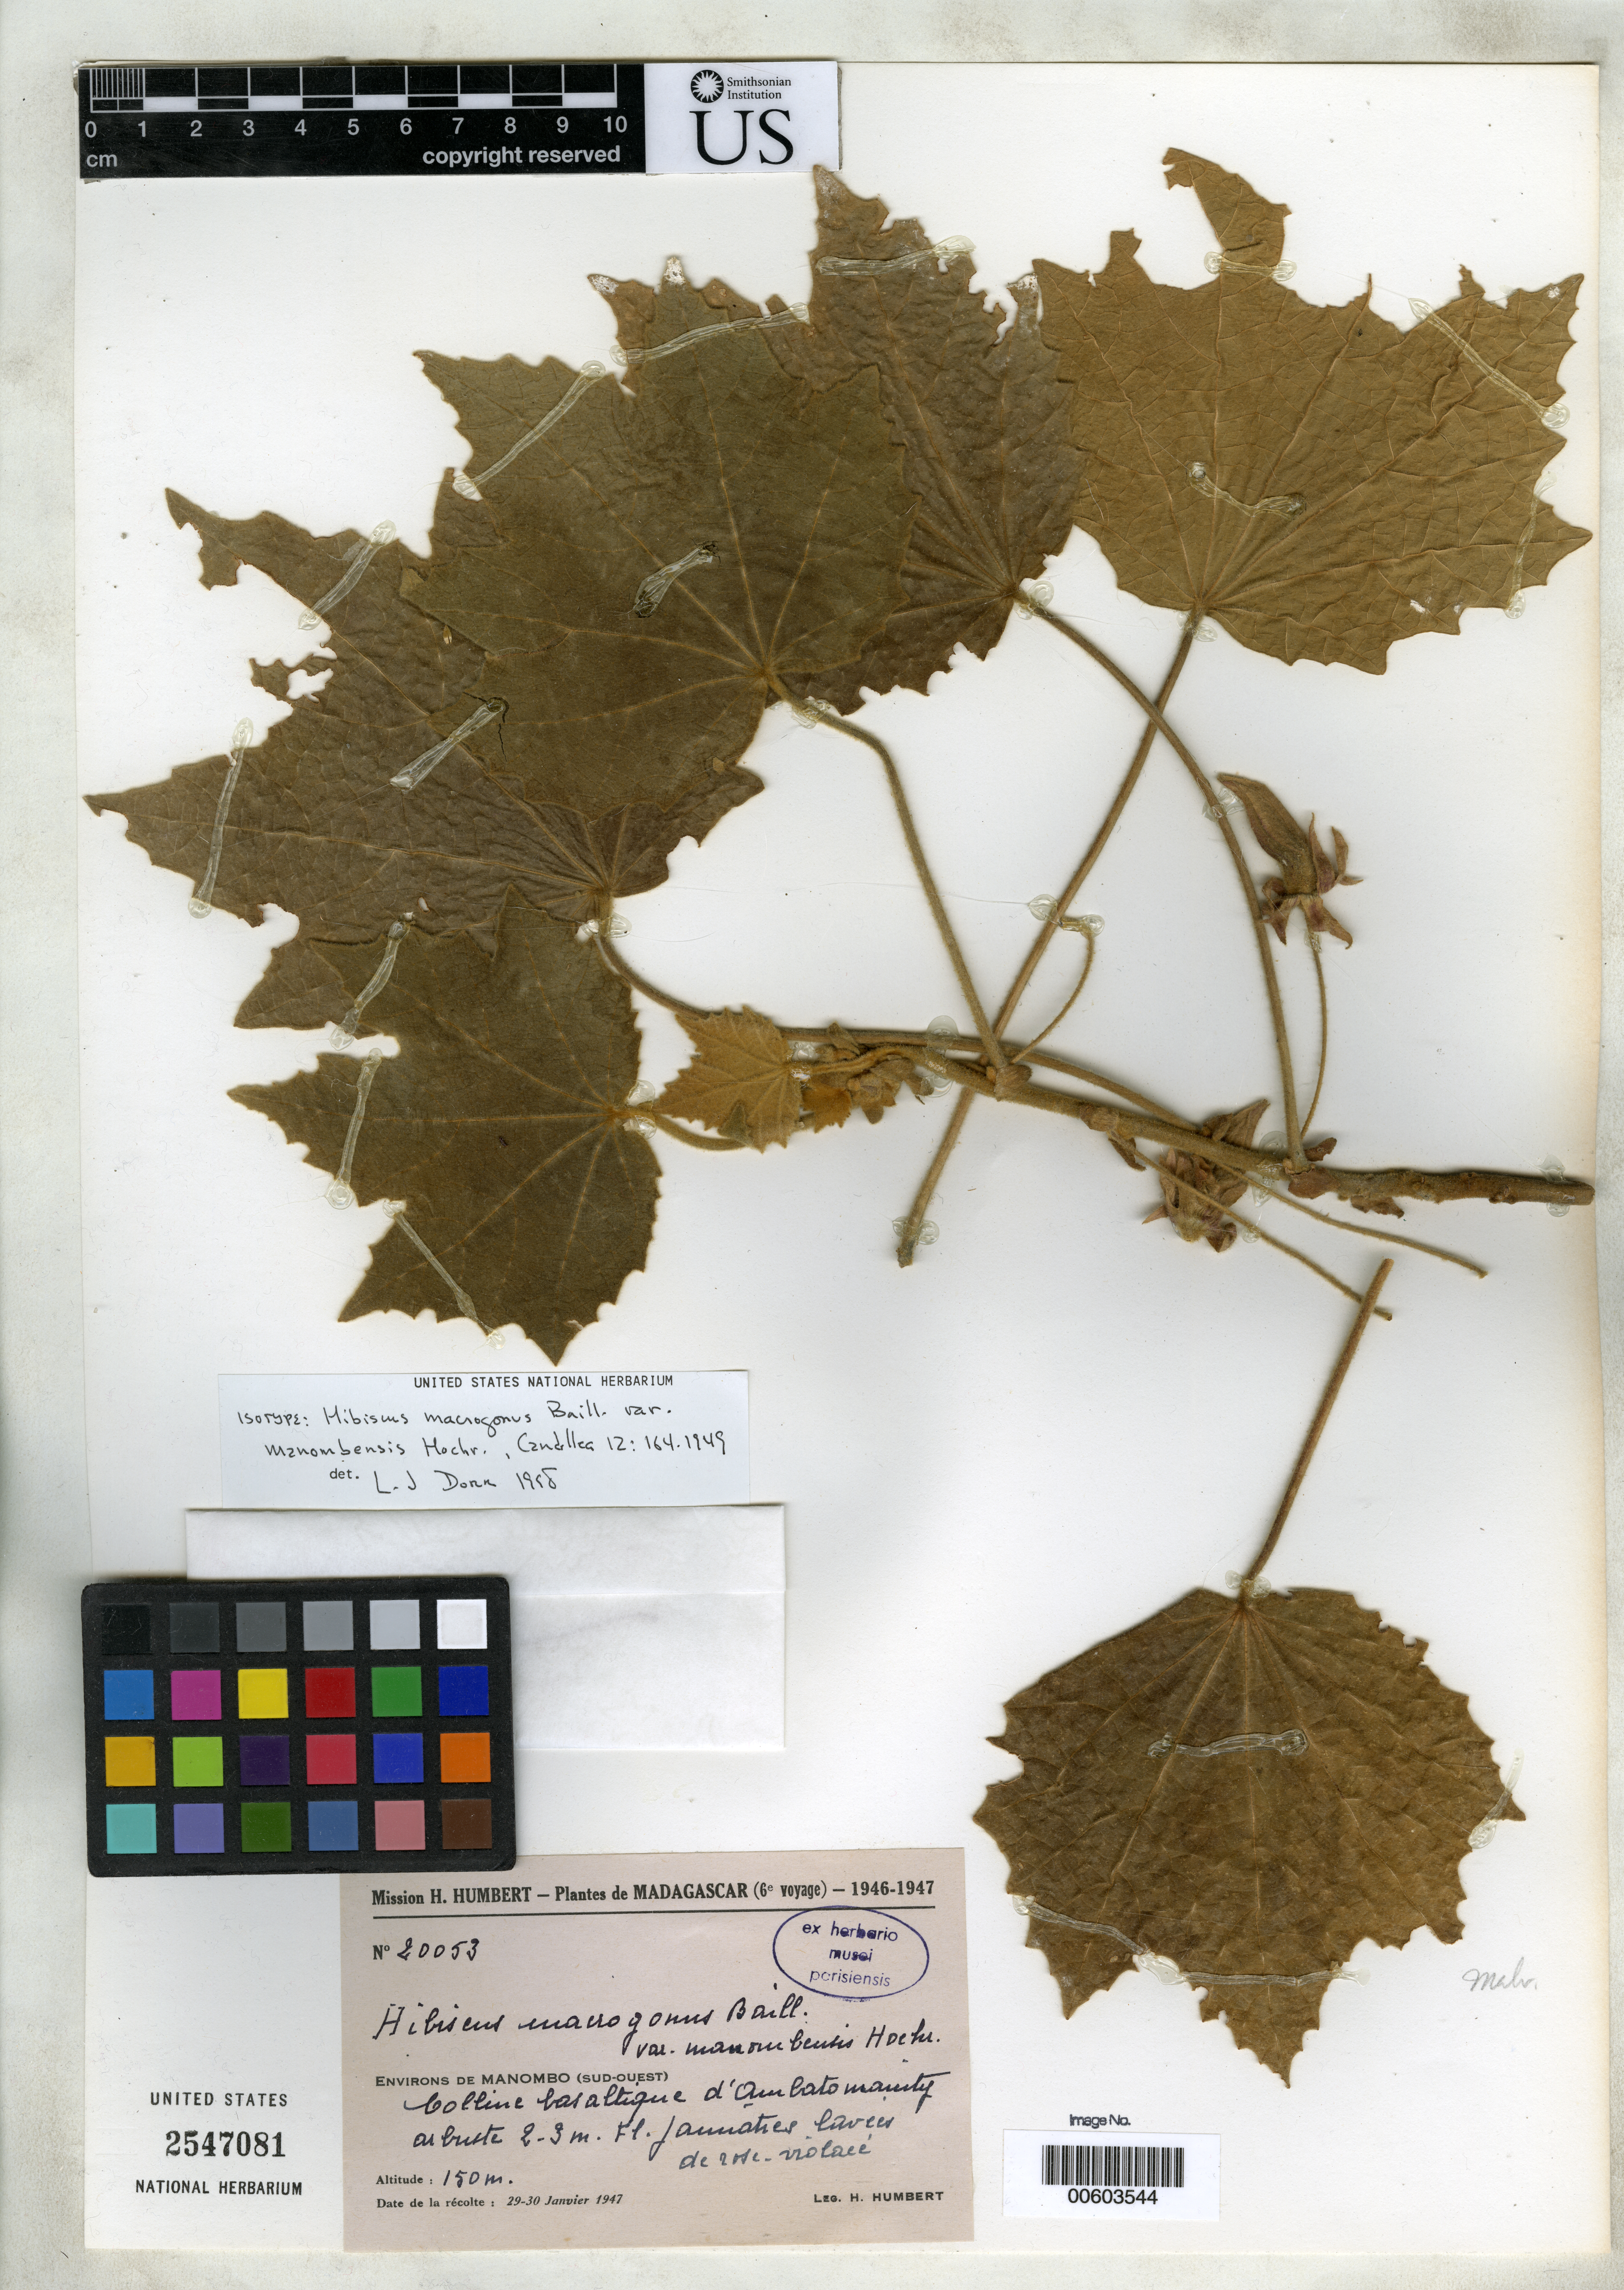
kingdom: Plantae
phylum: Tracheophyta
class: Magnoliopsida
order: Malvales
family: Malvaceae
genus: Hibiscus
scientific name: Hibiscus macrogonus f. manombensis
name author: Hochr.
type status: Isotype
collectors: H. Humbert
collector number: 20053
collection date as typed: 29 Jan 1947 to 30 Jan 1947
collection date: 1947-01-29/1947-01-30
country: Madagascar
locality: Environs de Manombo (sud-ouest), collin bas altique d'Ambatomainty.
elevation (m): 150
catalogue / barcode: US 2547081